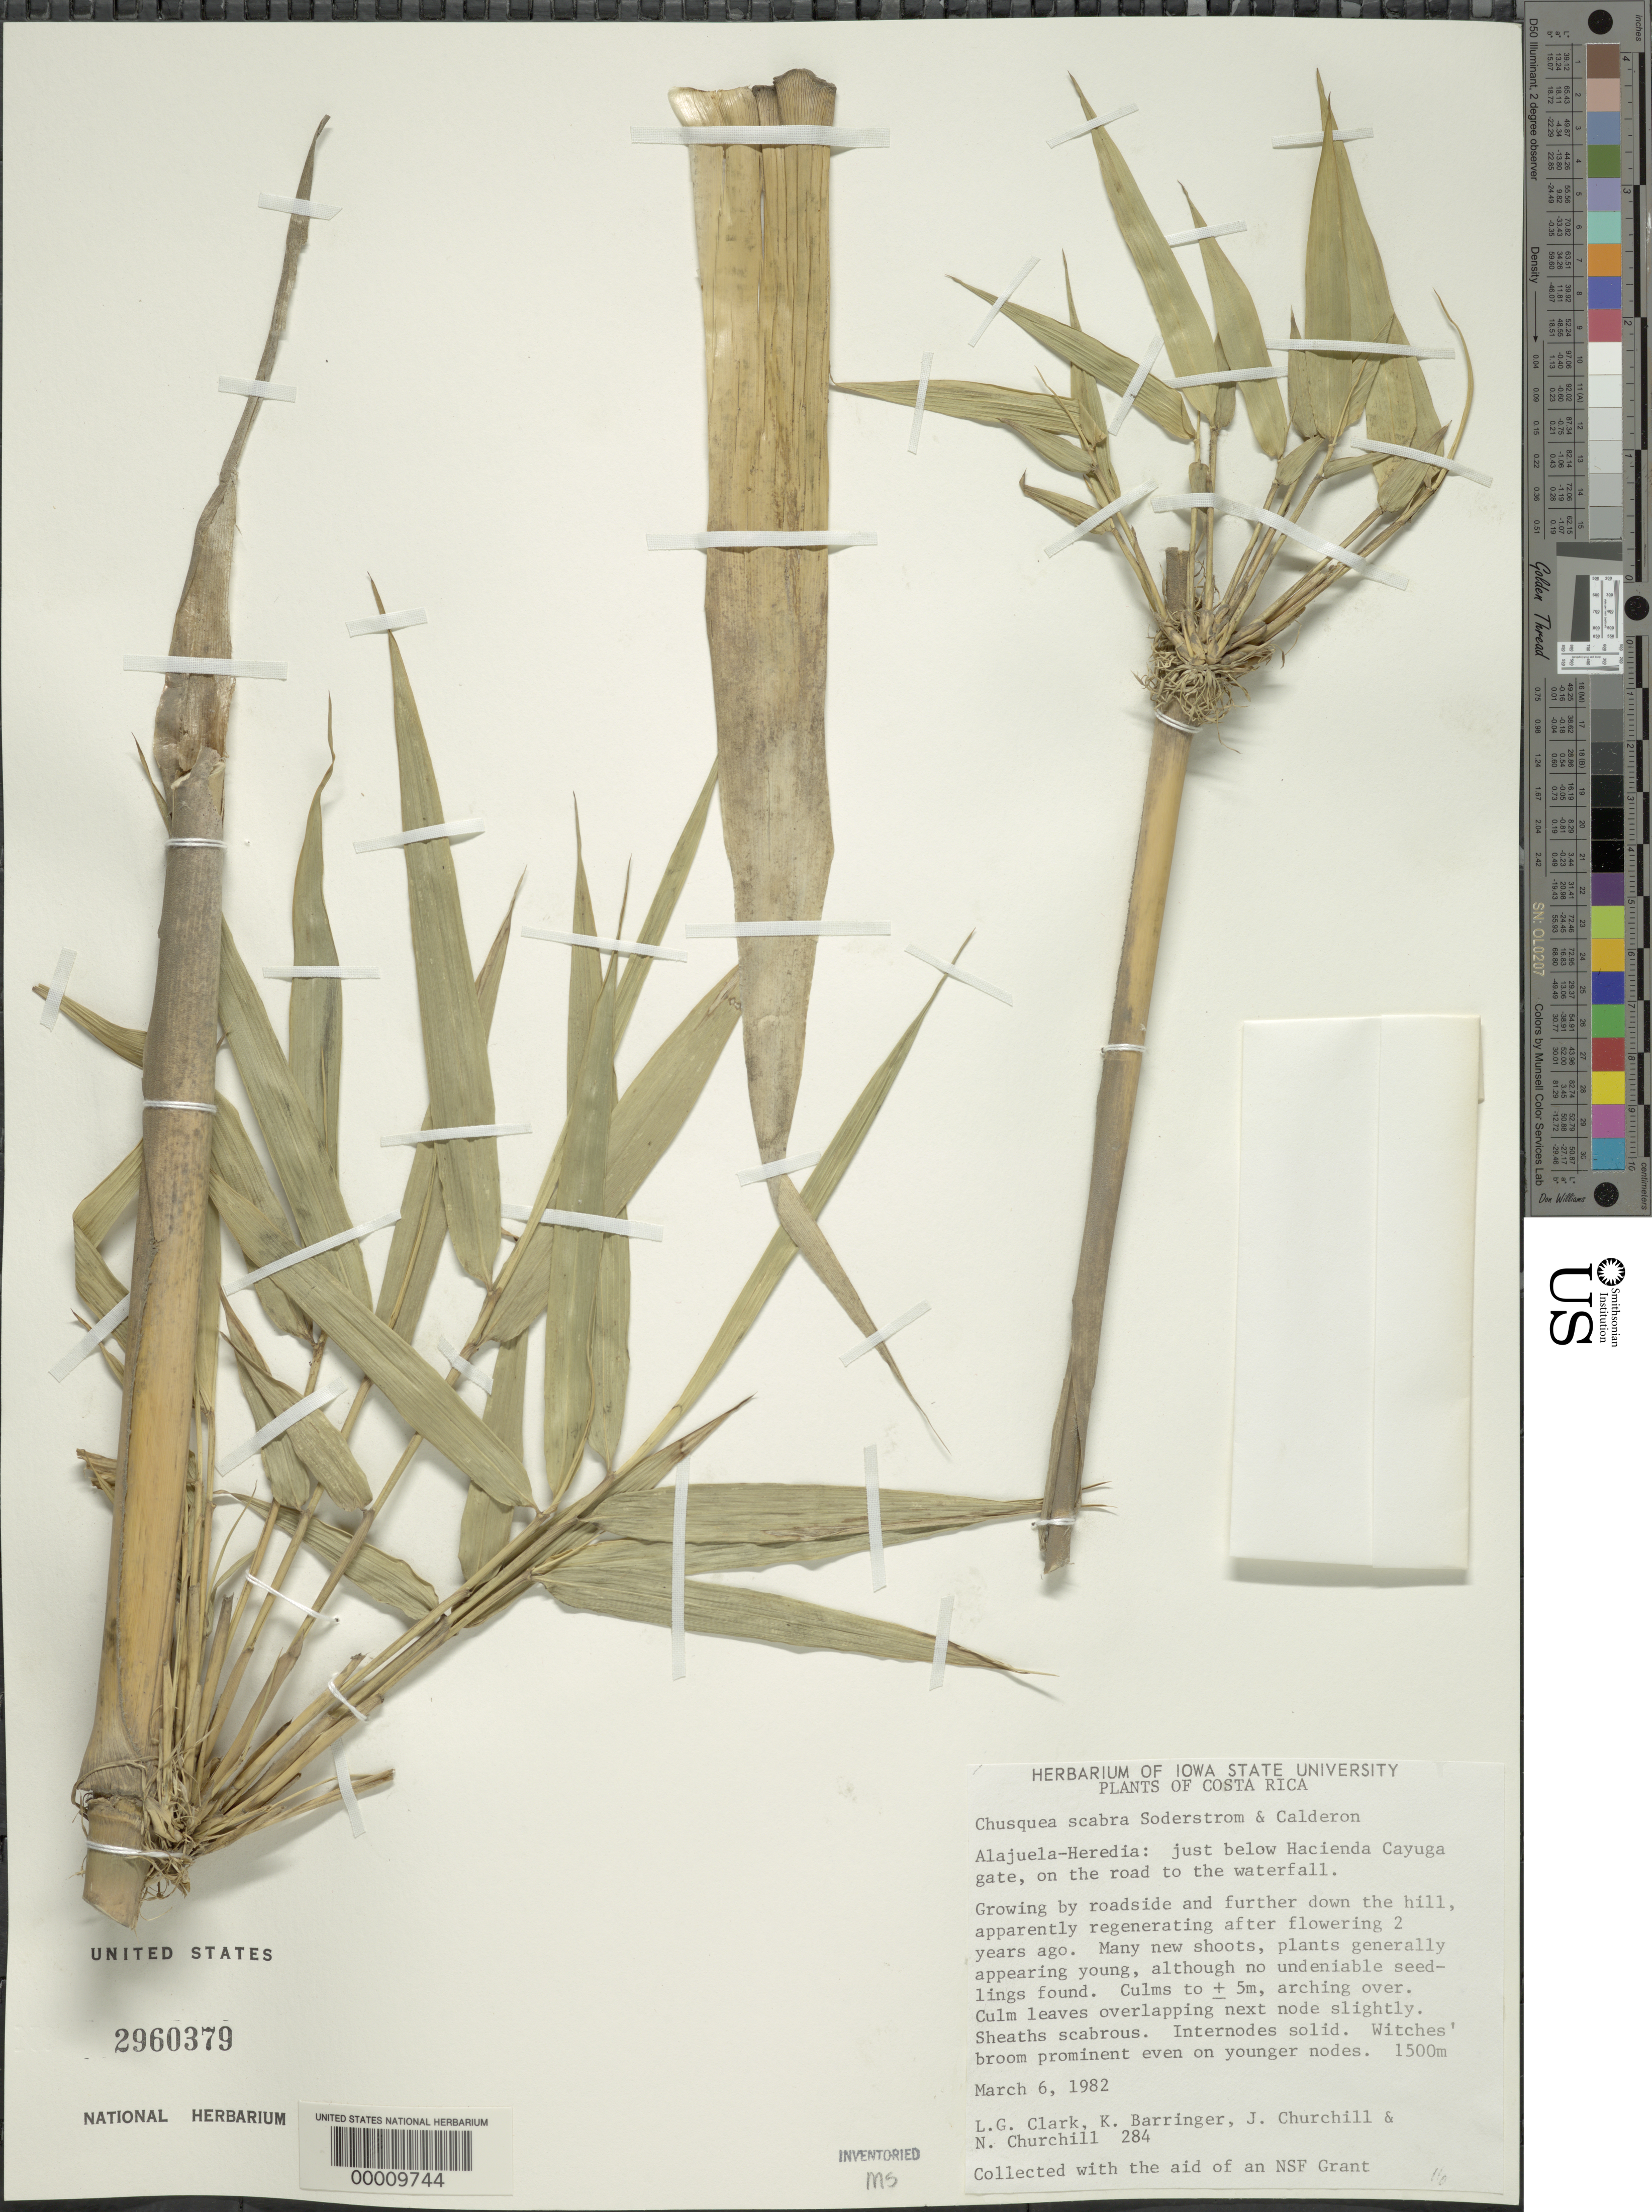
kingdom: Plantae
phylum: Tracheophyta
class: Liliopsida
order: Poales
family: Poaceae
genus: Chusquea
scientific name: Chusquea scabra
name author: Soderstr. & C. E. Calderón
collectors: L. G. Clark, K. A. Barringer, J. Churchill & N. Churchill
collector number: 284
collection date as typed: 06 Mar 1982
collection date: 1982-03-06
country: Costa Rica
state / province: Alajuela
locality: Hacienda Cayuga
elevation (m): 1500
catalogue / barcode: US 2960379